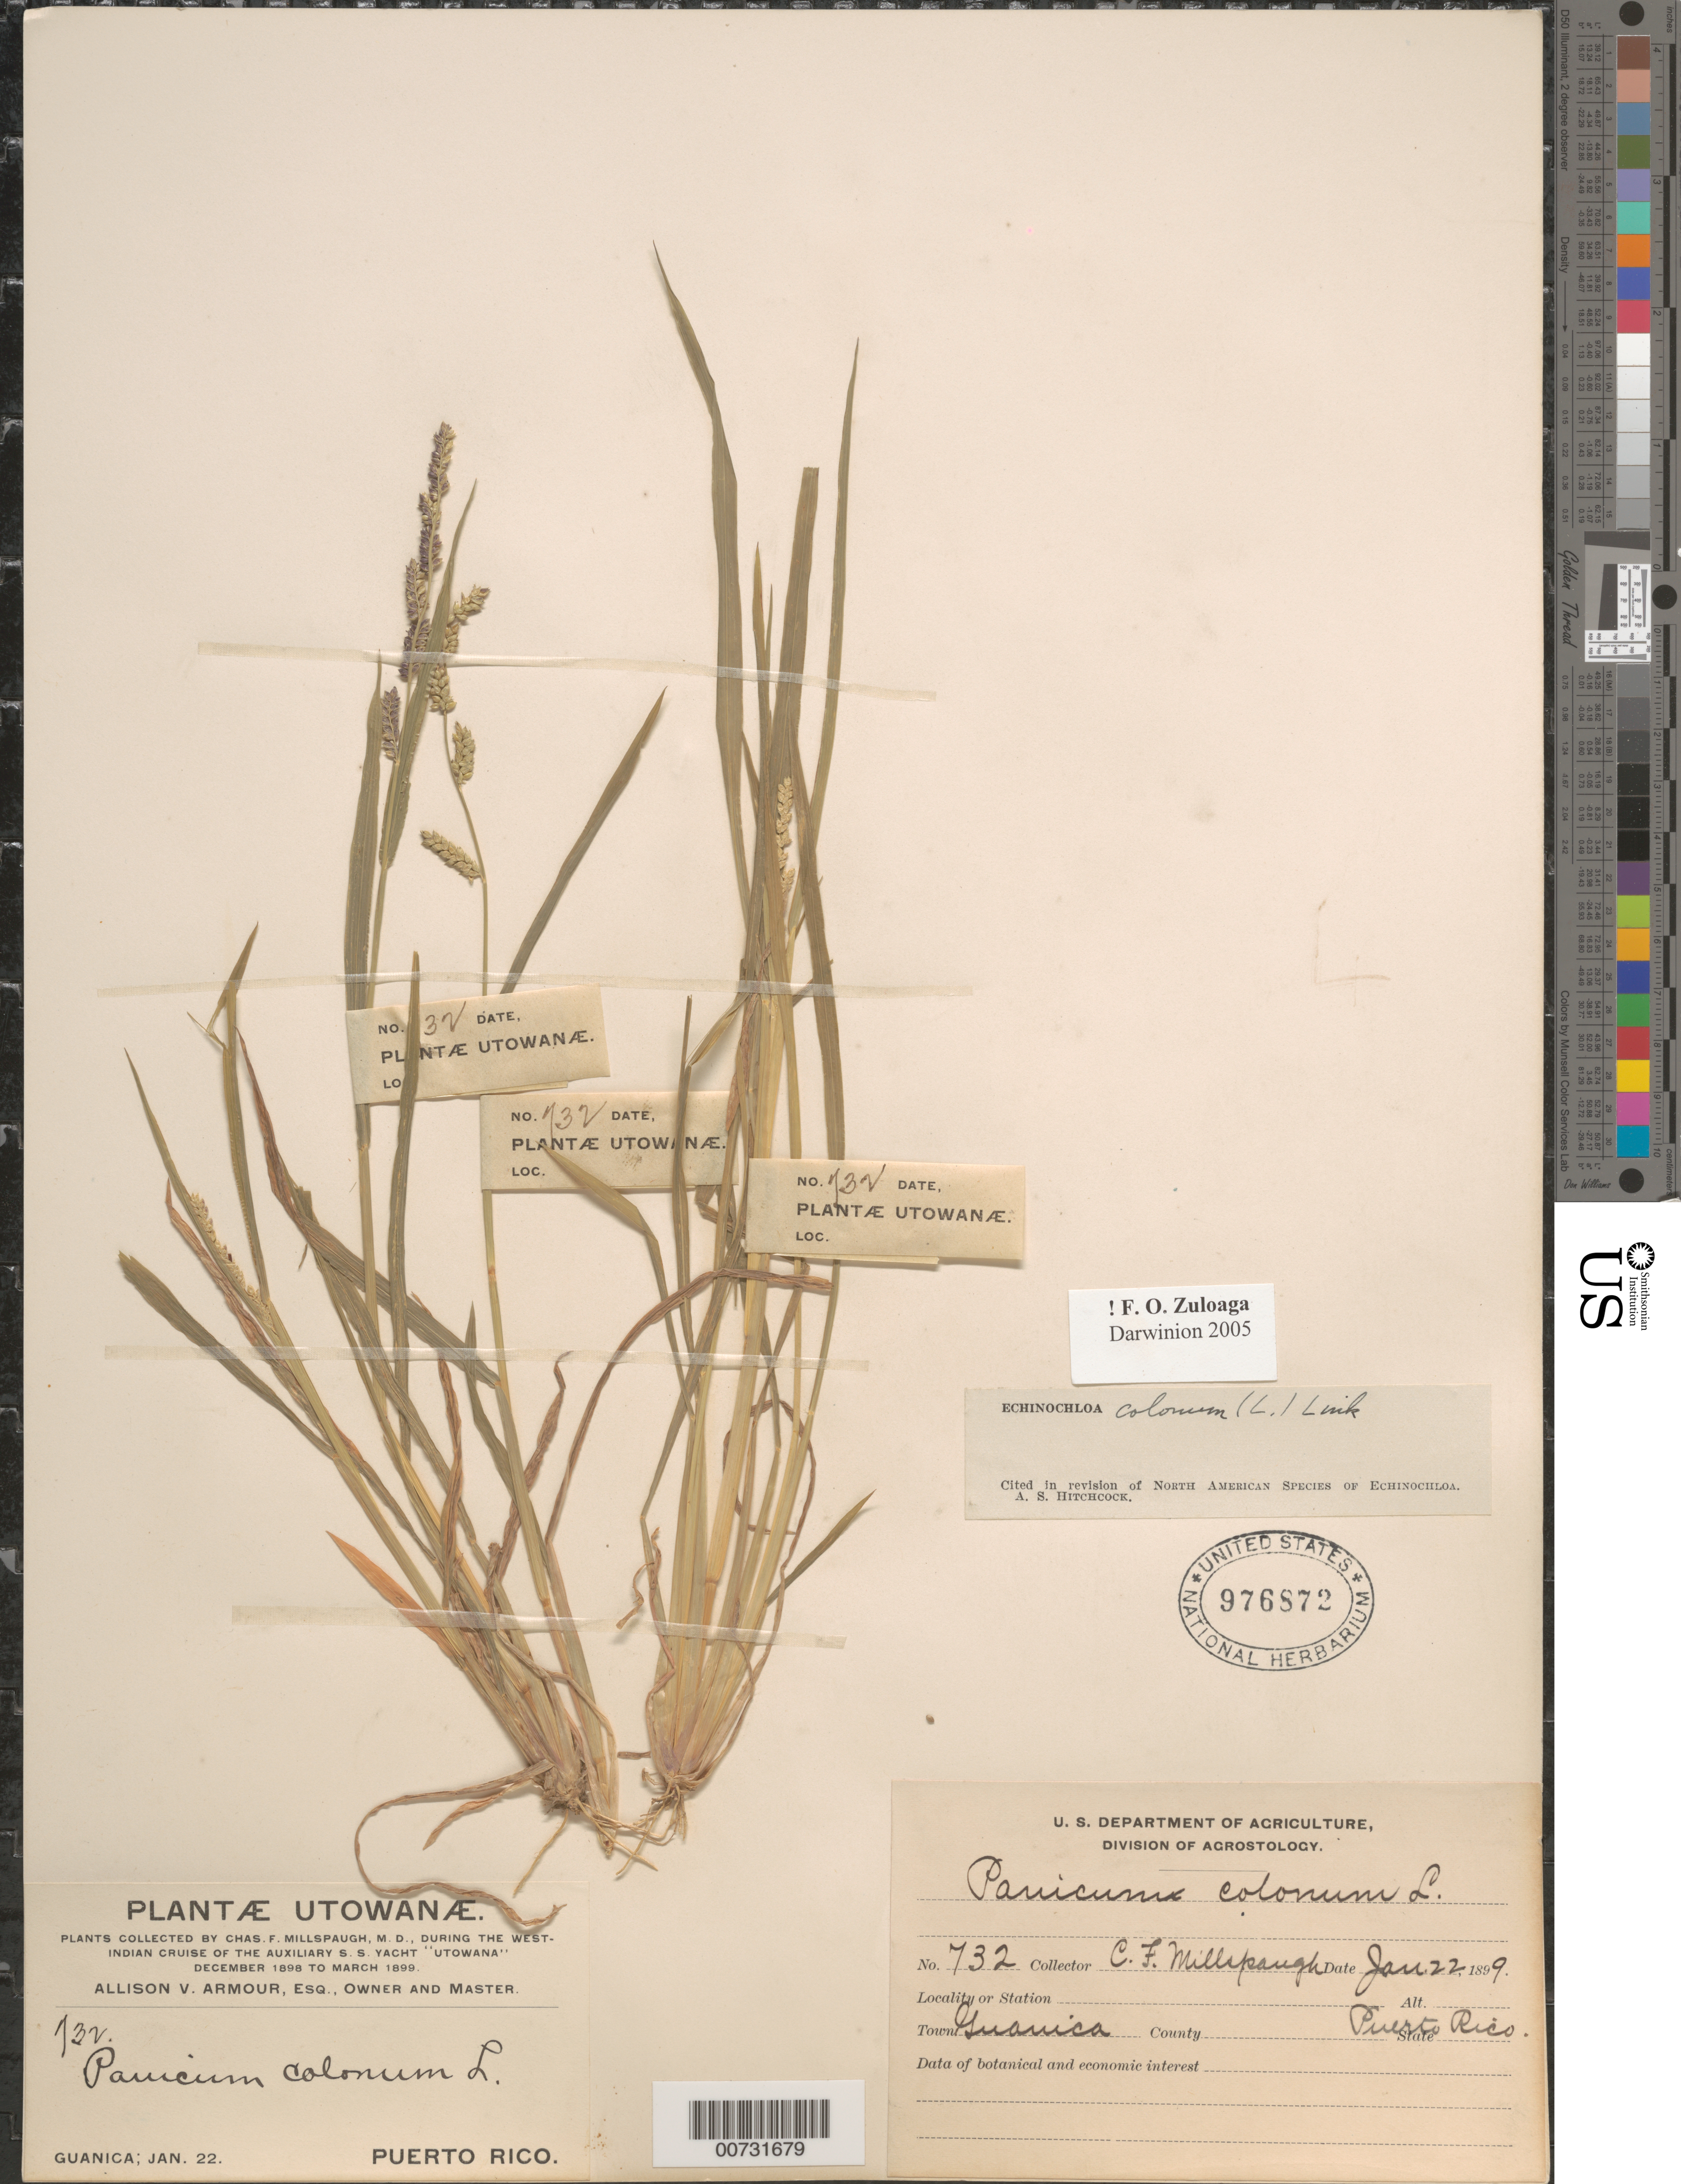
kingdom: Plantae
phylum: Tracheophyta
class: Liliopsida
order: Poales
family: Poaceae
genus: Echinochloa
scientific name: Echinochloa colona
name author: (L.) Link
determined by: Hitchcock, Albert S.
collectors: C. F. Millspaugh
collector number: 732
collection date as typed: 22 Jan 1899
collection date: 1899-01-22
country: Puerto Rico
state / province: Guánica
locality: Guanica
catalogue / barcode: US 976872